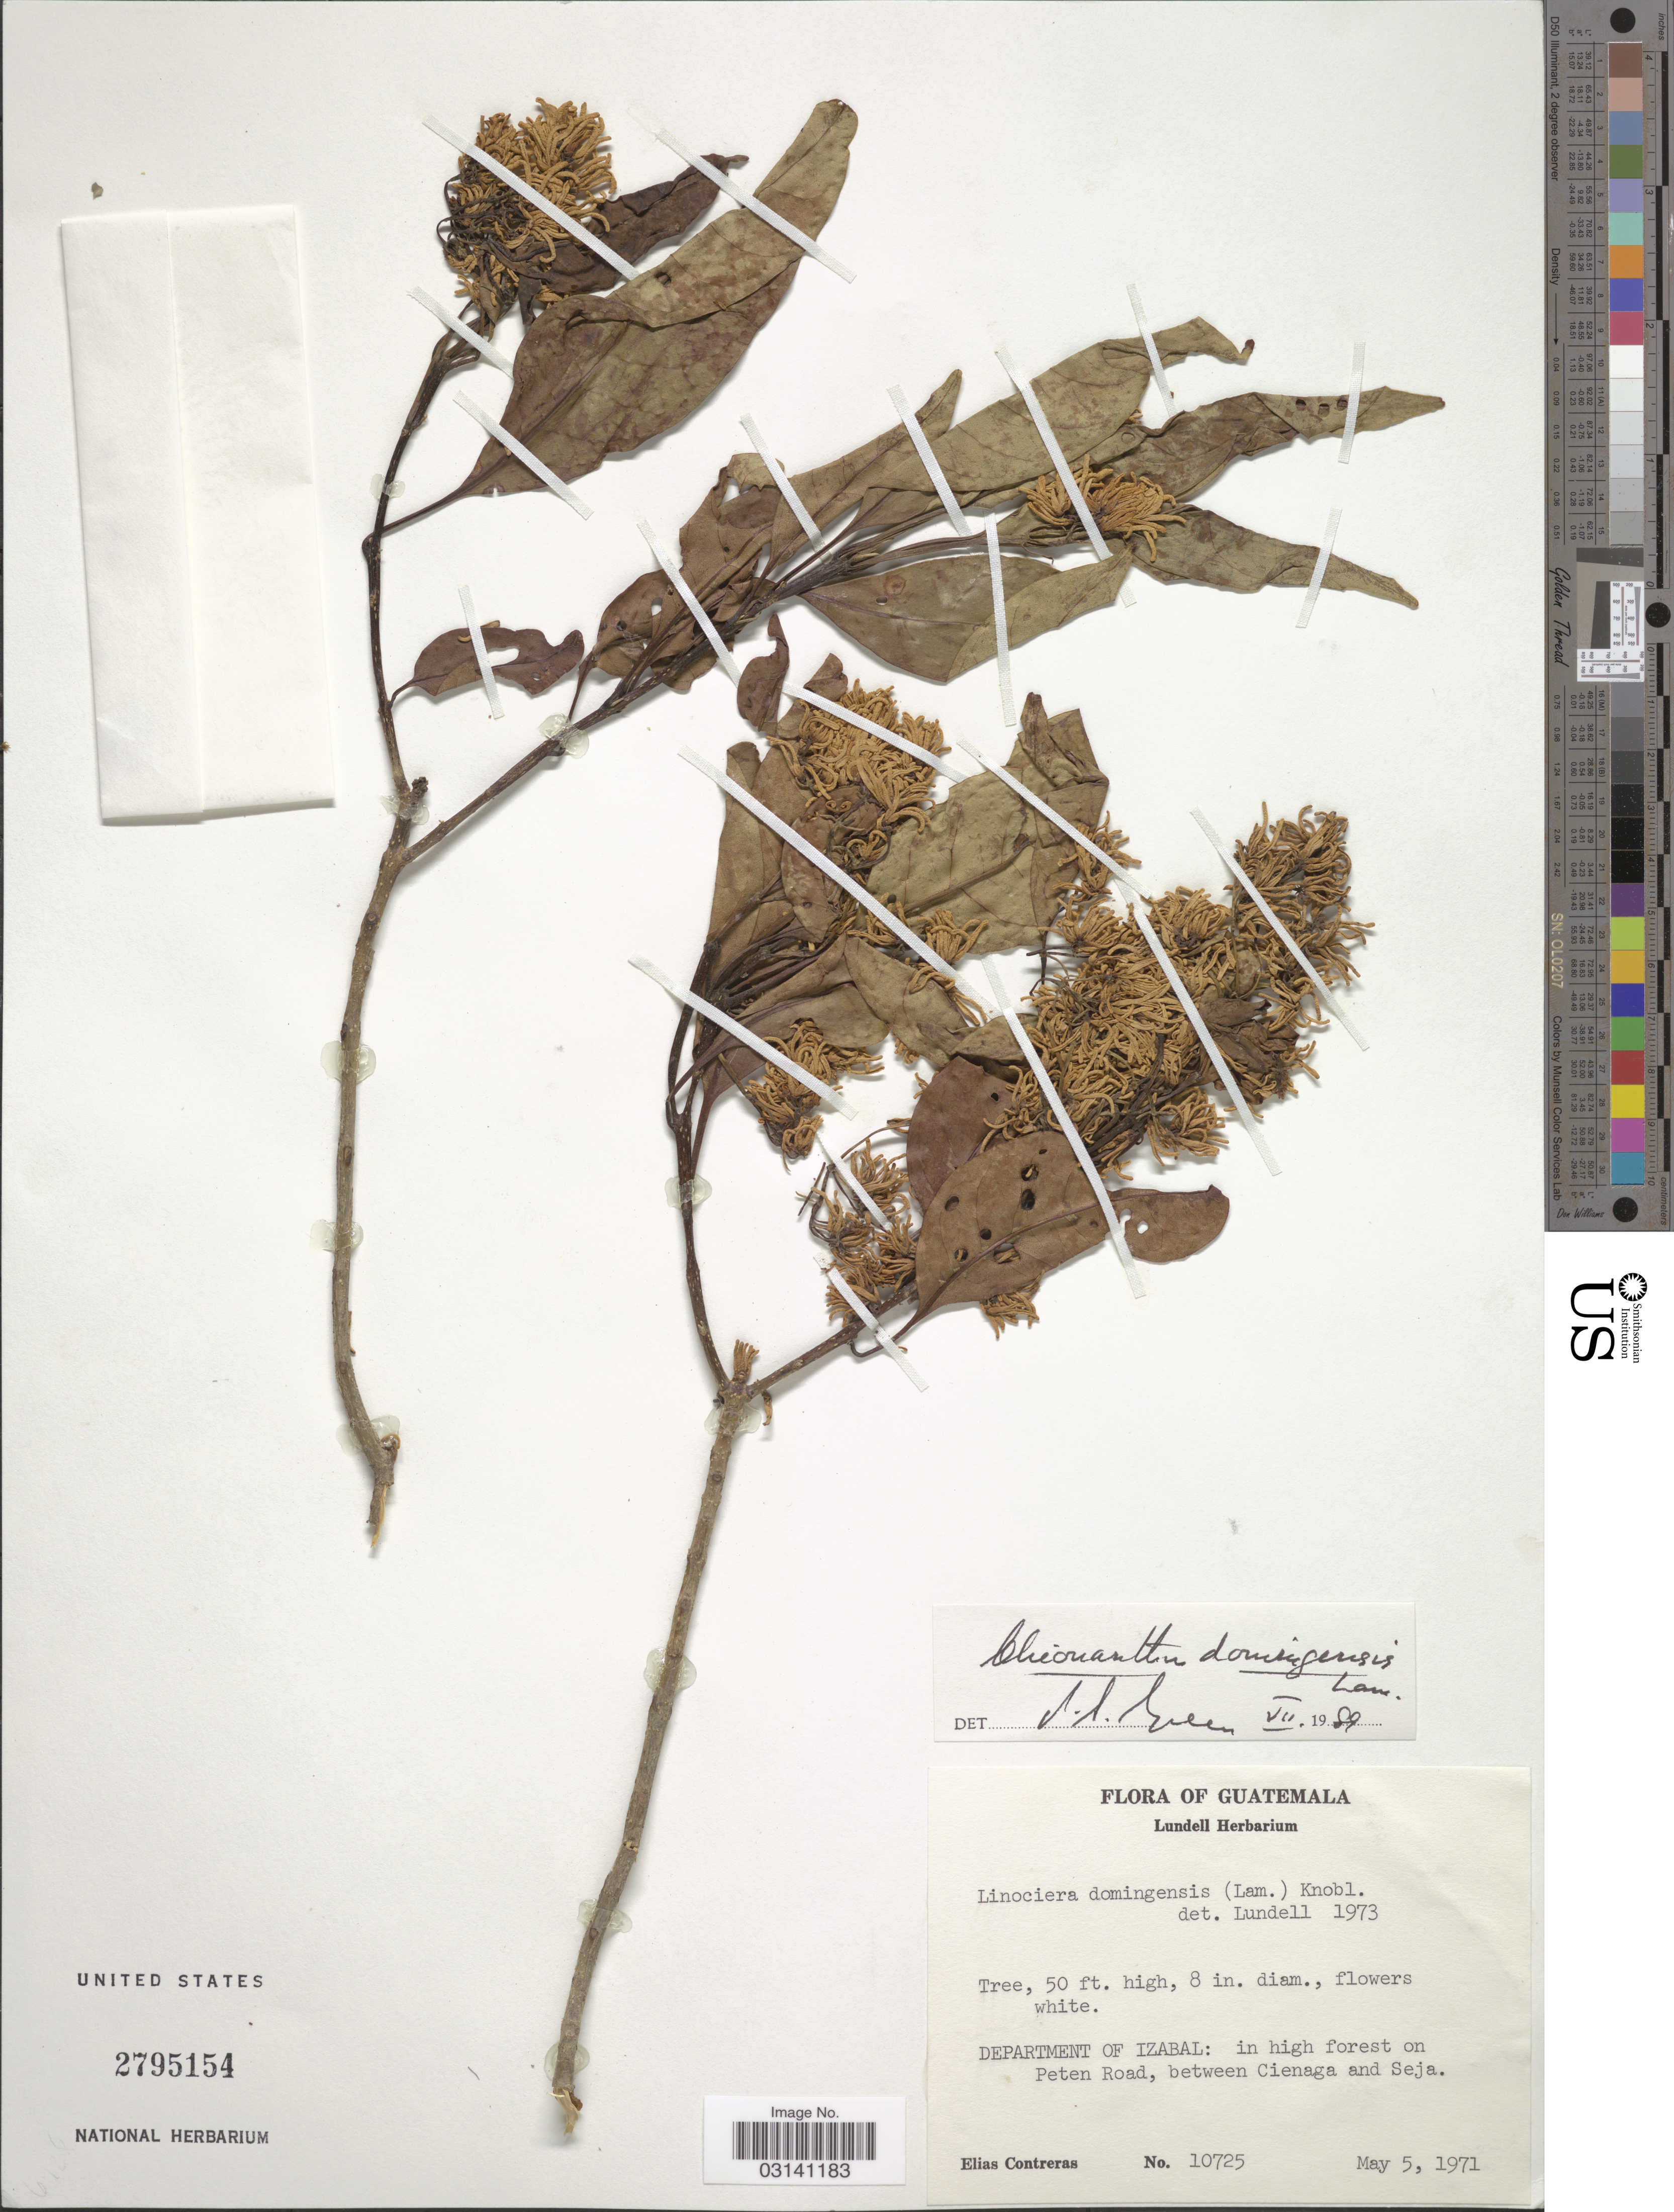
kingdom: Plantae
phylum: Tracheophyta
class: Magnoliopsida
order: Lamiales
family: Oleaceae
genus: Chionanthus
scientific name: Chionanthus domingensis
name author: Lam.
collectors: E. Contreras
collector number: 10725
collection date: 1971-05-05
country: Guatemala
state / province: Izabal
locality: Department of Izabal: in high forest on Peten Road, between Cienaga and Seja.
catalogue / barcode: US 2795154